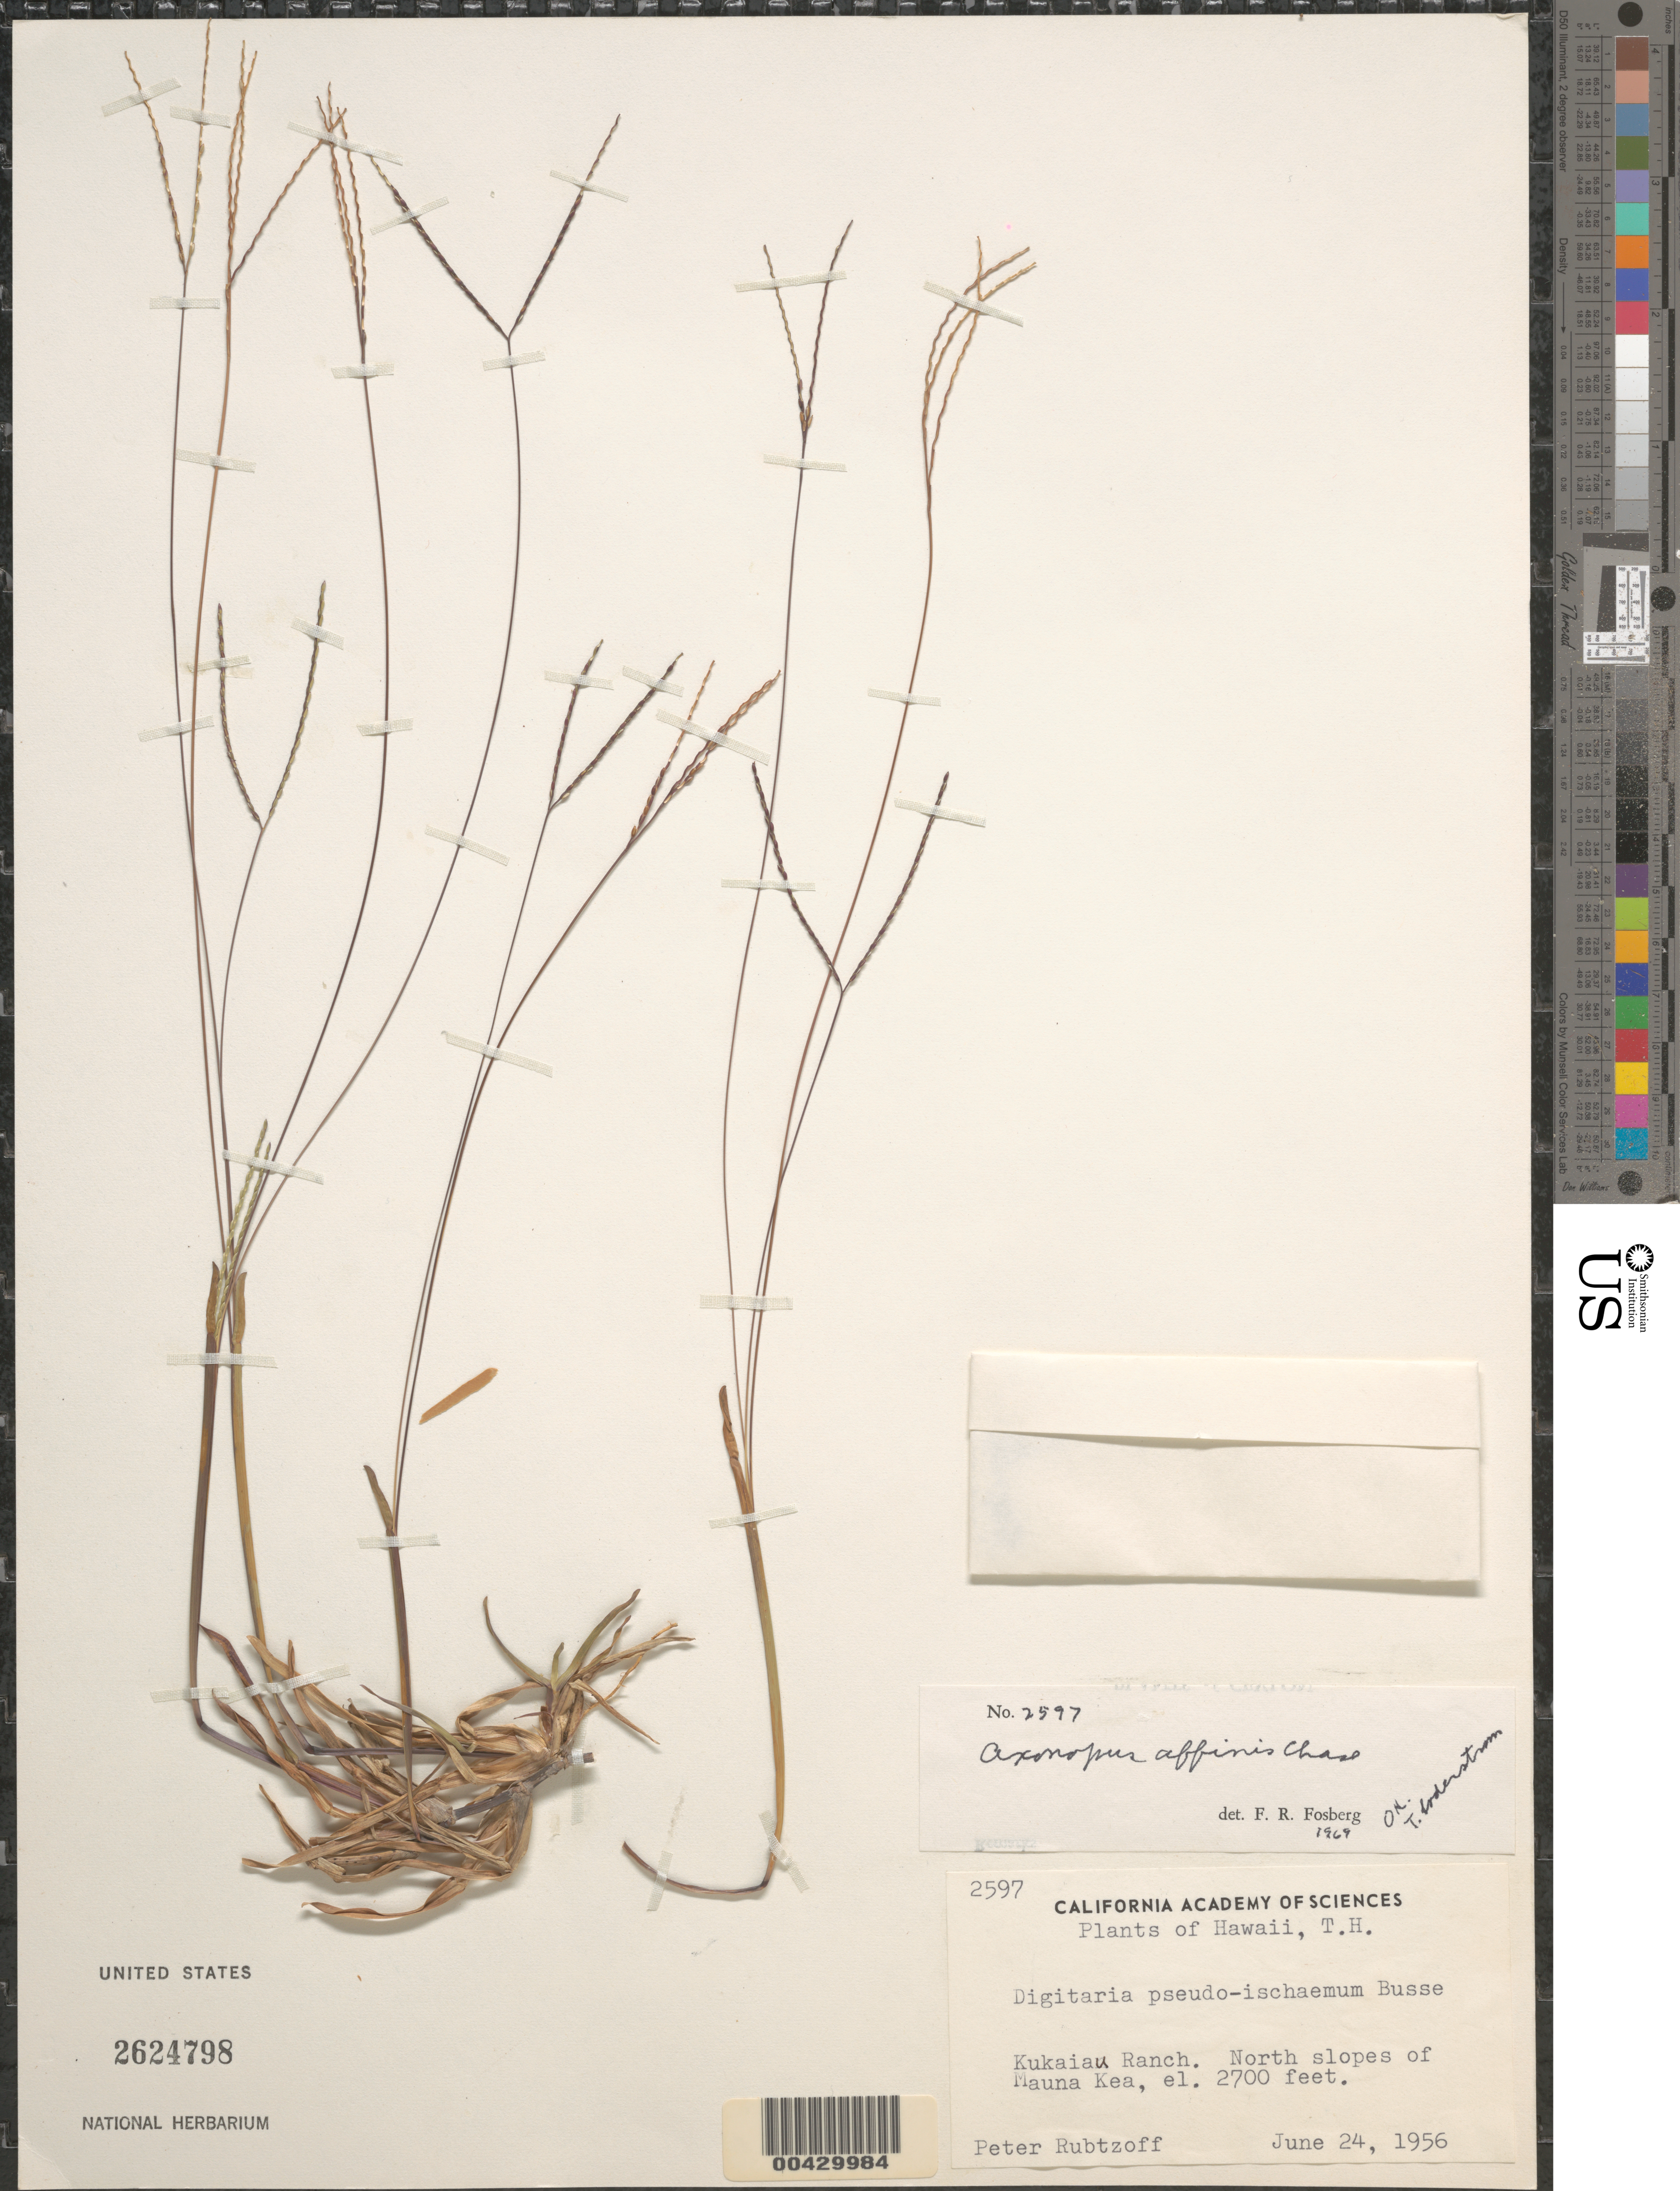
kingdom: Plantae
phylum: Tracheophyta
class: Liliopsida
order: Poales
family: Poaceae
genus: Axonopus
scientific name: Axonopus fissifolius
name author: (Raddi) Kuhlm.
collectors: P. Rubtzoff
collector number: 2597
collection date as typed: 24 Jun 1956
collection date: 1956-06-24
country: United States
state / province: Hawaii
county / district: Hawaii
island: Hawaii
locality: Kukaiau Ranch, N slopes of Mauna Kea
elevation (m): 823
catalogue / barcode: US 2624798